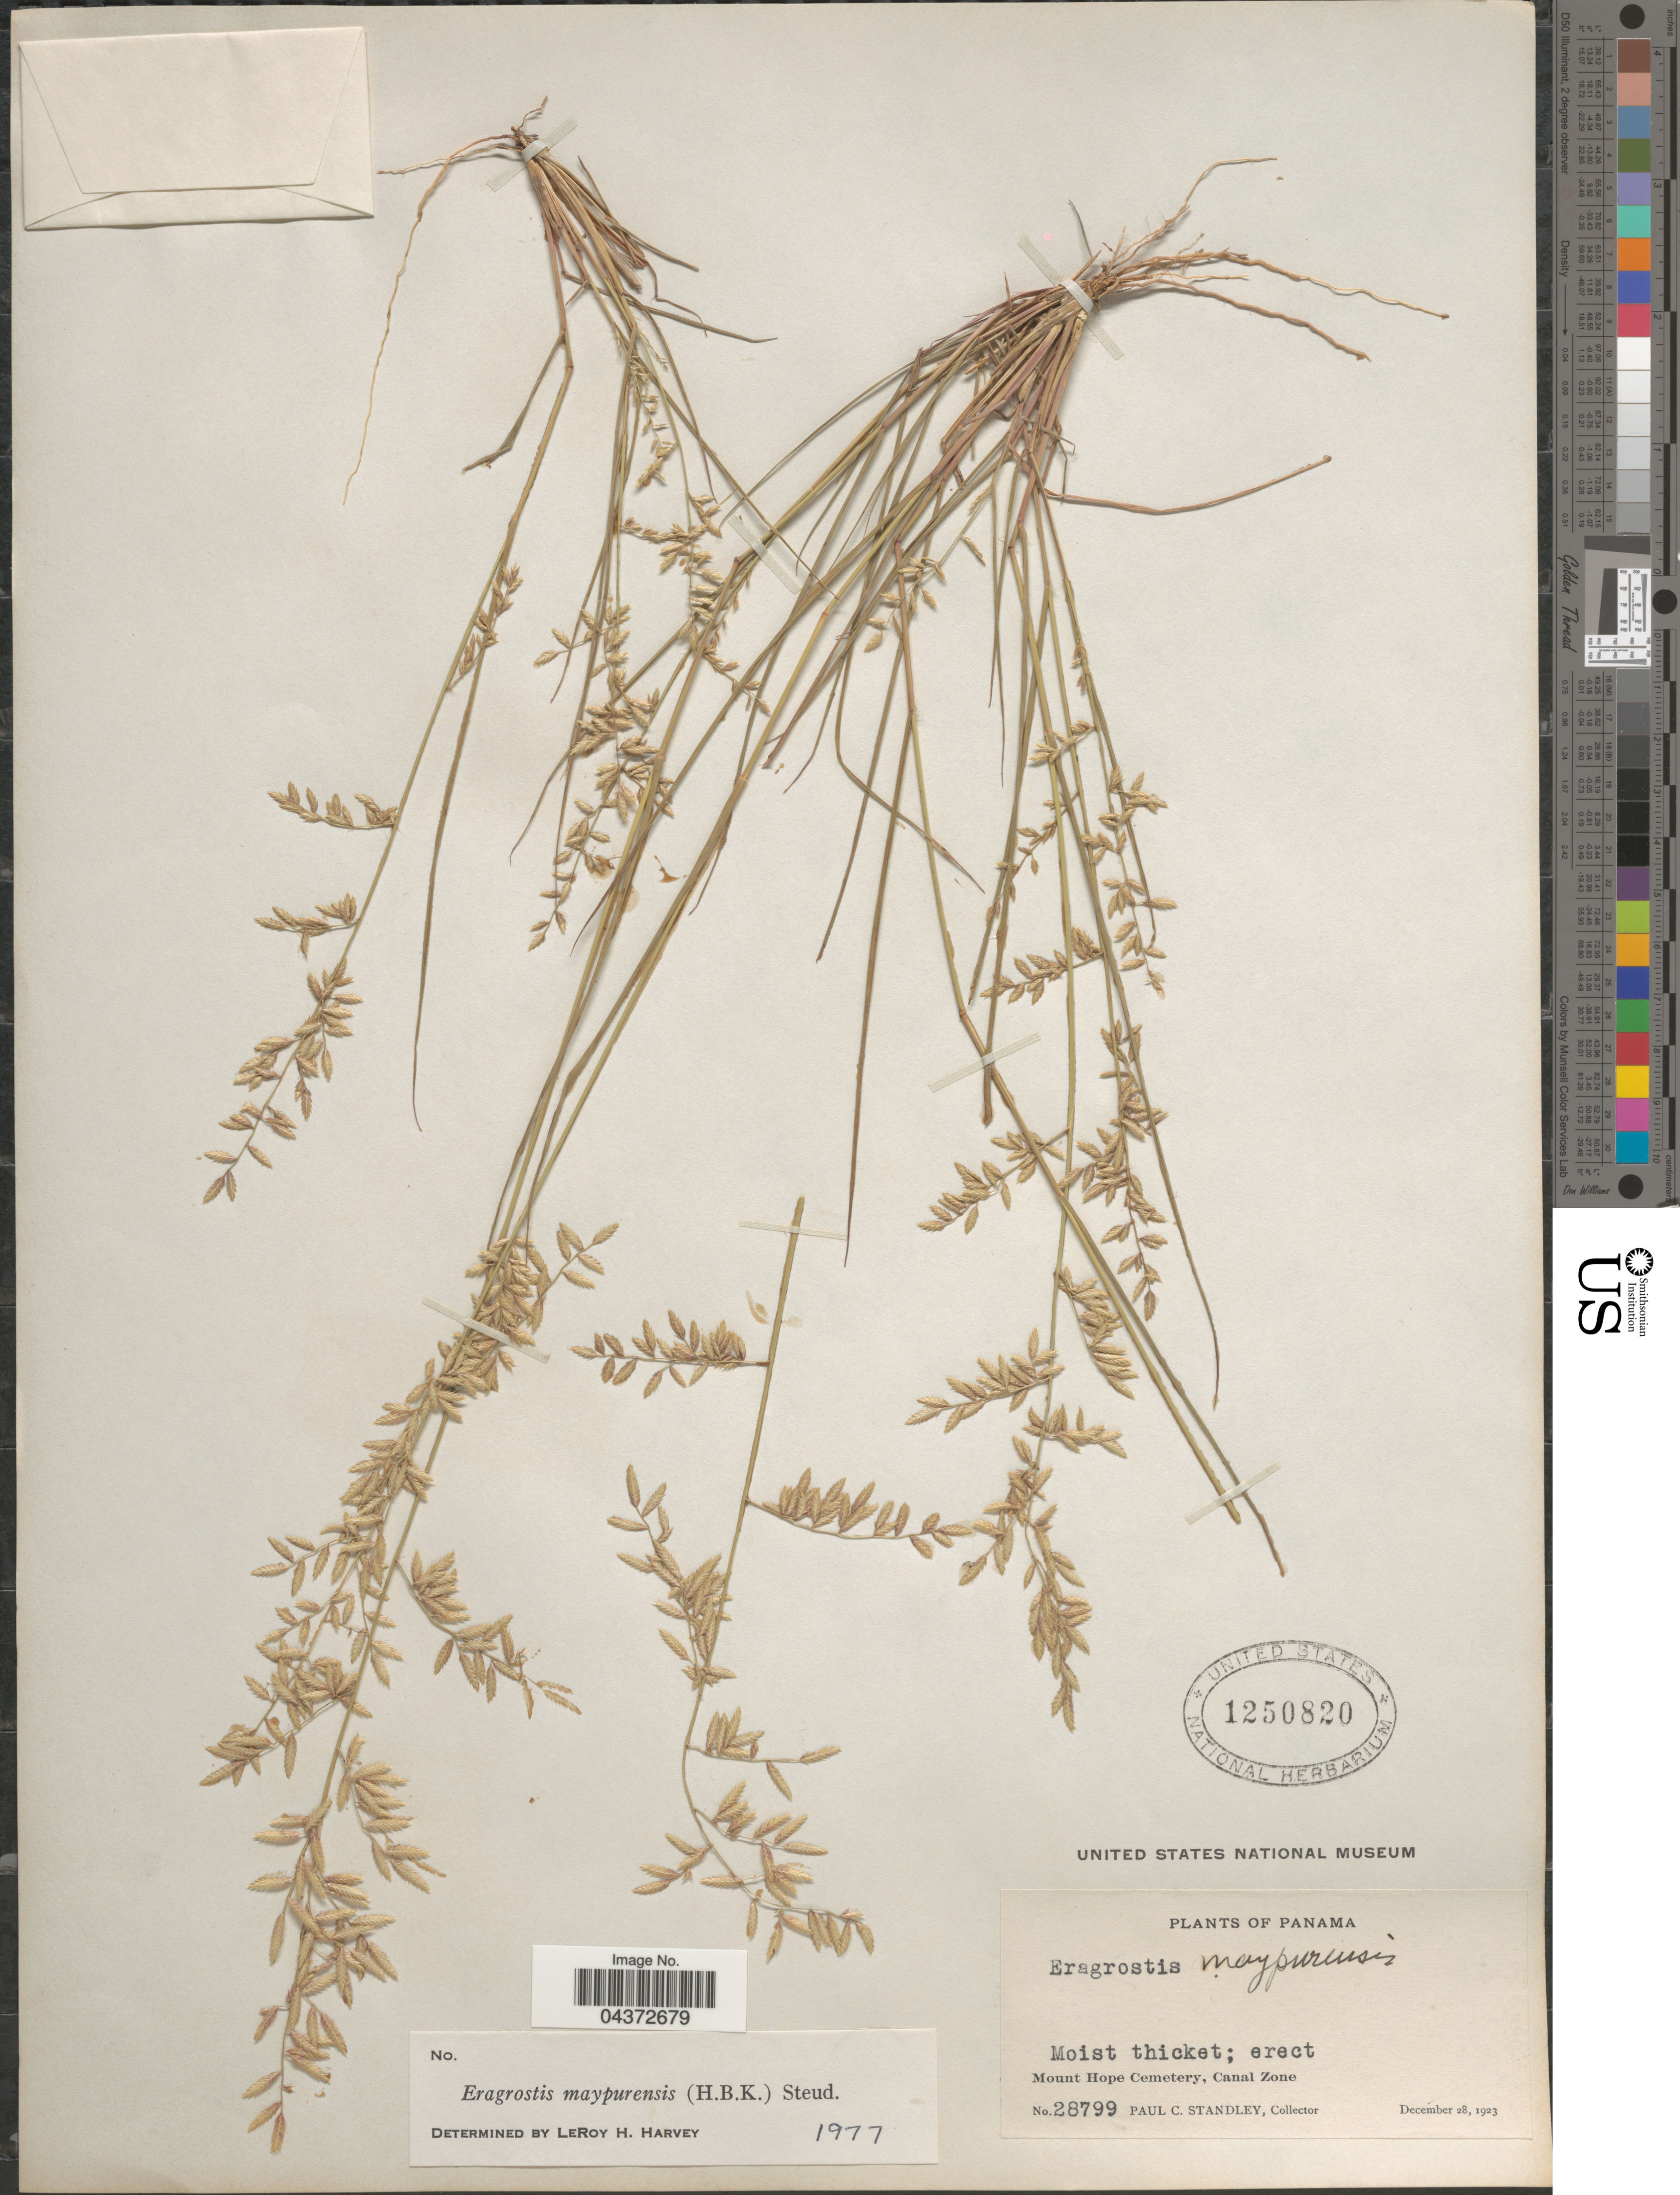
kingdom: Plantae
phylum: Tracheophyta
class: Liliopsida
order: Poales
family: Poaceae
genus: Eragrostis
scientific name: Eragrostis maypurensis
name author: (Kunth) Steud.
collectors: P. C. Standley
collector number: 28799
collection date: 1923-12-28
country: Panama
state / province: Colón / Panamá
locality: Moist thicket; Mount Hope Cemetery, Canal Zone.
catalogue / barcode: US 1250820